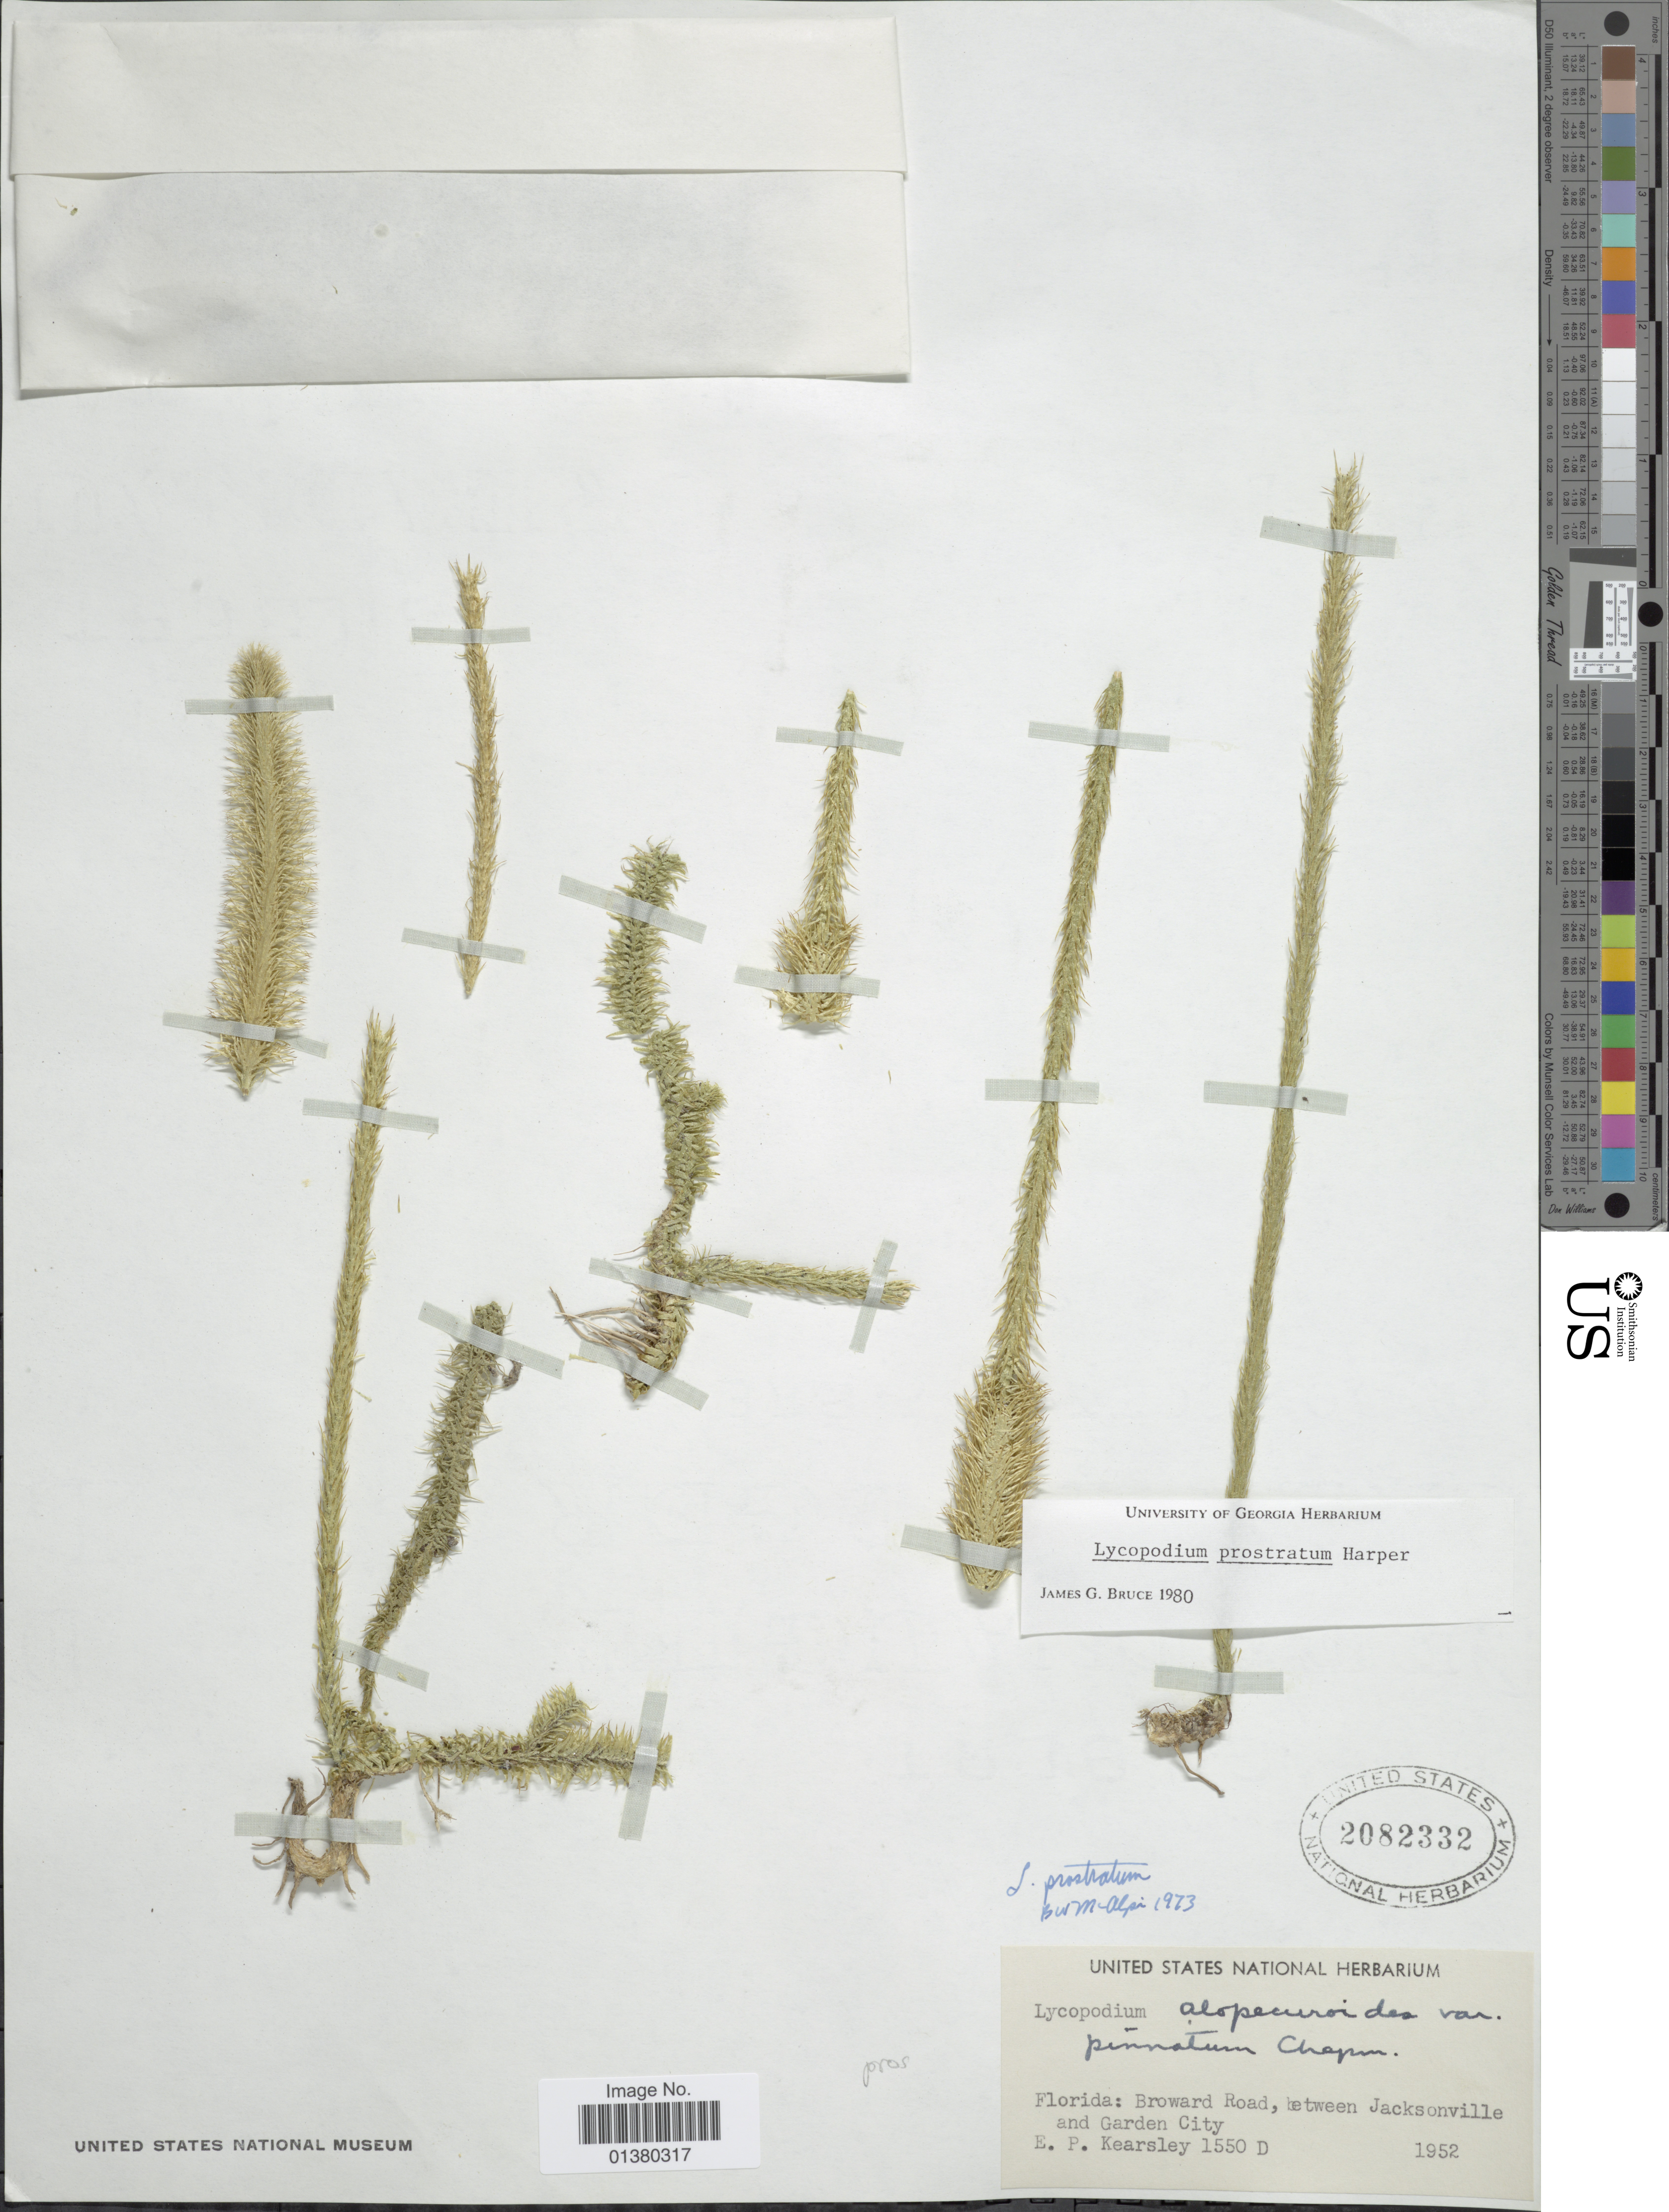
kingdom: Plantae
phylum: Tracheophyta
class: Lycopodiopsida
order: Lycopodiales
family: Lycopodiaceae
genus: Lycopodiella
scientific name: Lycopodiella prostrata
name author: (R.M. Harper) Cranfill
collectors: E. Kearsley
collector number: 1550 D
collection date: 1952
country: United States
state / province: Florida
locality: Broward Road, between Jacksonville and Garden City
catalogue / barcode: US 2082332